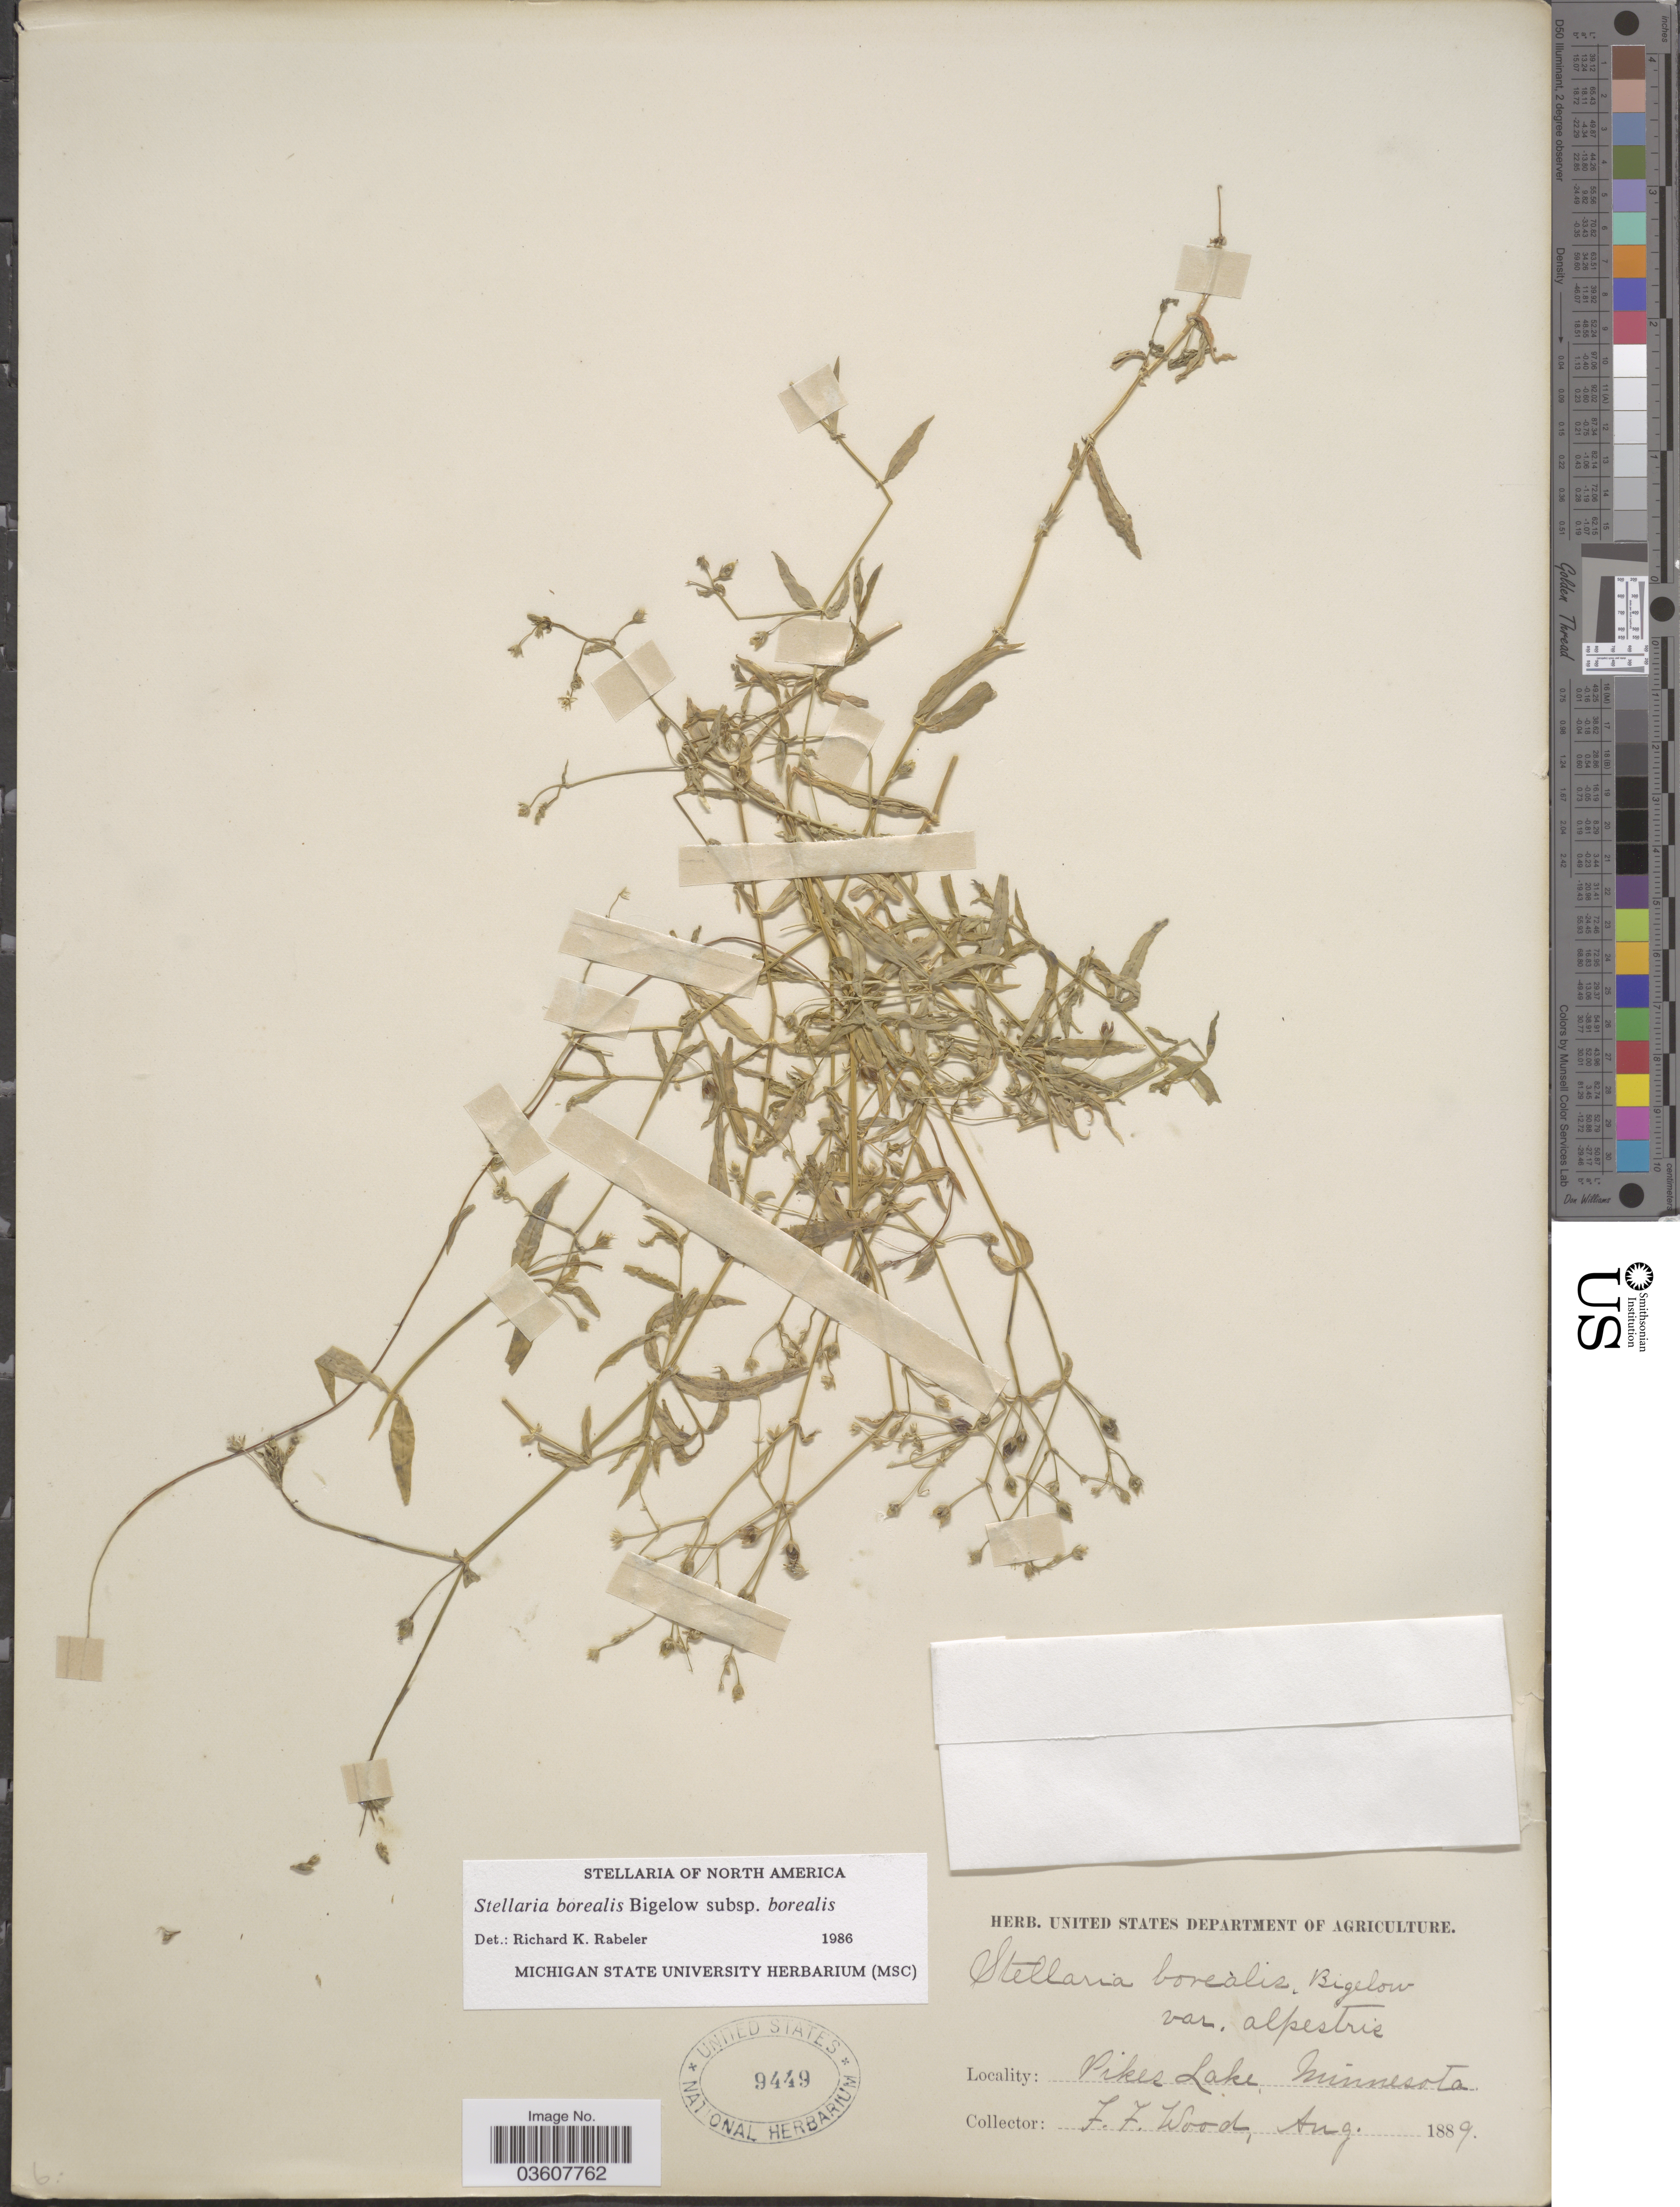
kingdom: Plantae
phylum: Tracheophyta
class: Magnoliopsida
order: Caryophyllales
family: Caryophyllaceae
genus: Stellaria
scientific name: Stellaria borealis subsp. borealis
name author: Bigelow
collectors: F. Wood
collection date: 1889-08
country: United States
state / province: Minnesota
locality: Pikes Lake.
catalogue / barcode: US 9449